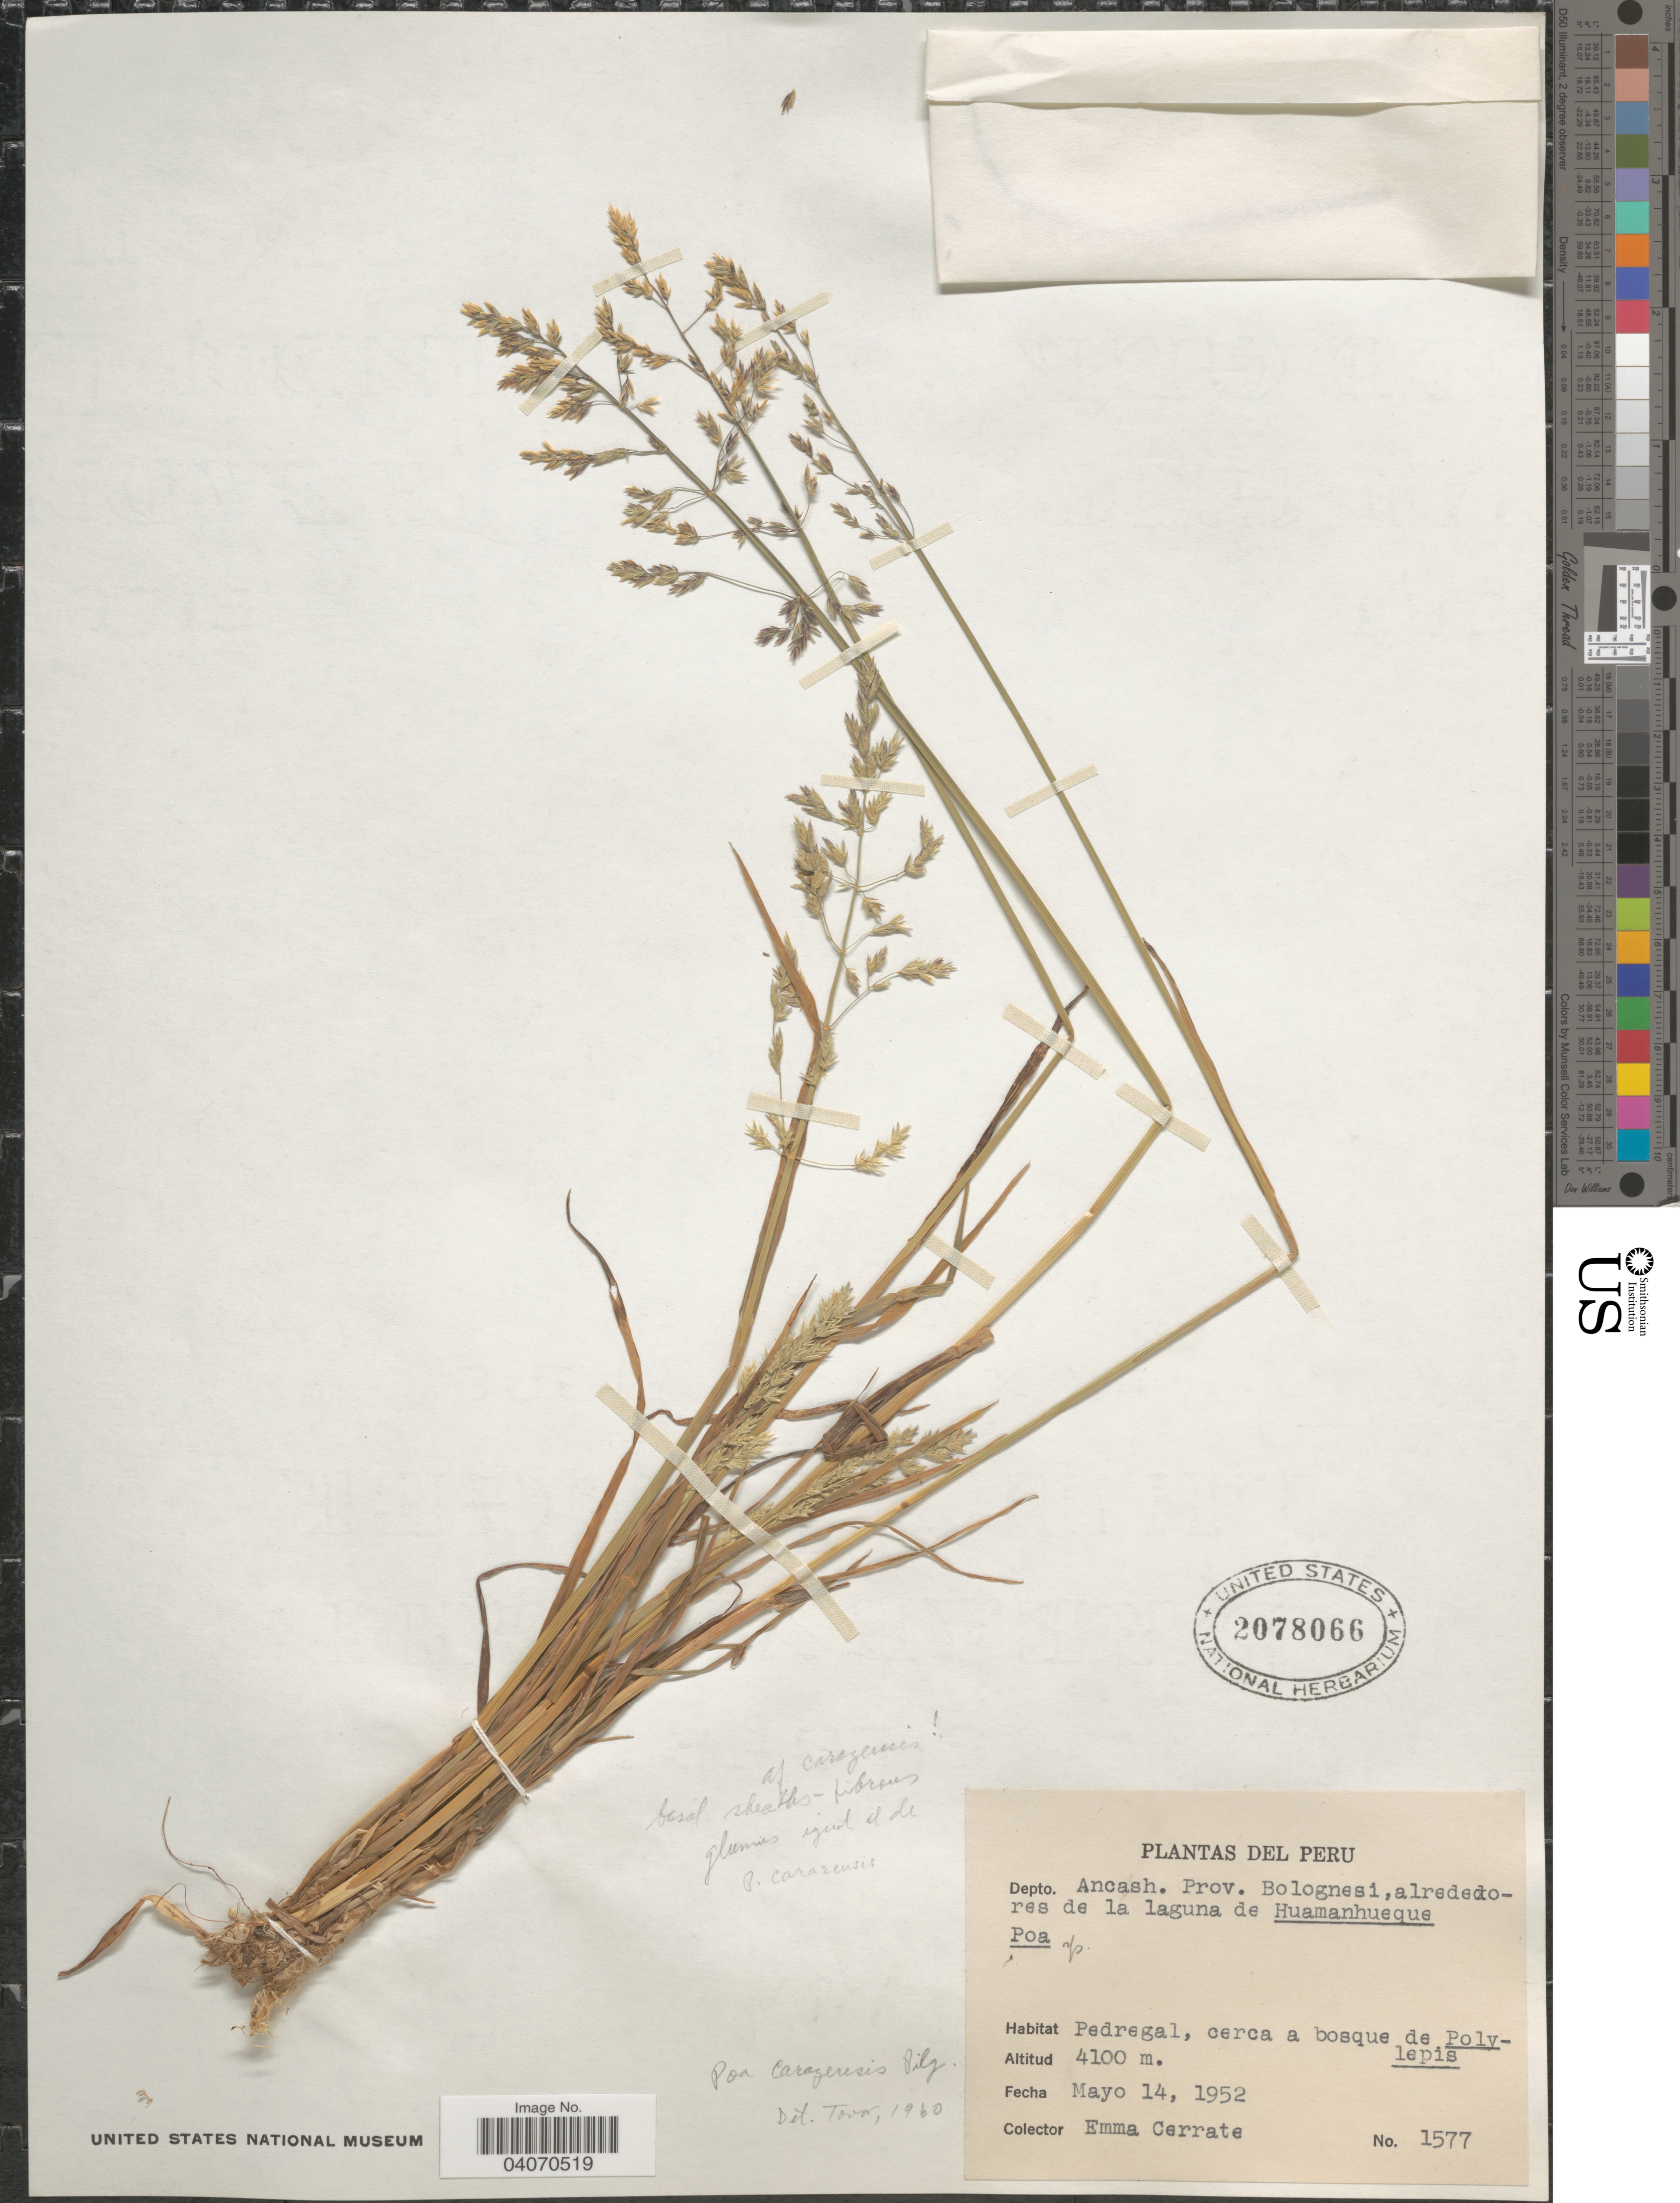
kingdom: Plantae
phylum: Tracheophyta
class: Liliopsida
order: Poales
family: Poaceae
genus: Poa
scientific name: Poa carazensis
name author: Pilg.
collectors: E. Cerrate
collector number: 1577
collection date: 1952-05-14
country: Peru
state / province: Ancash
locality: Depto. Ancash. Prov. Bolognesi,alrededores de la laguna de Huamanhueque.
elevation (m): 4100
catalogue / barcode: US 2078066